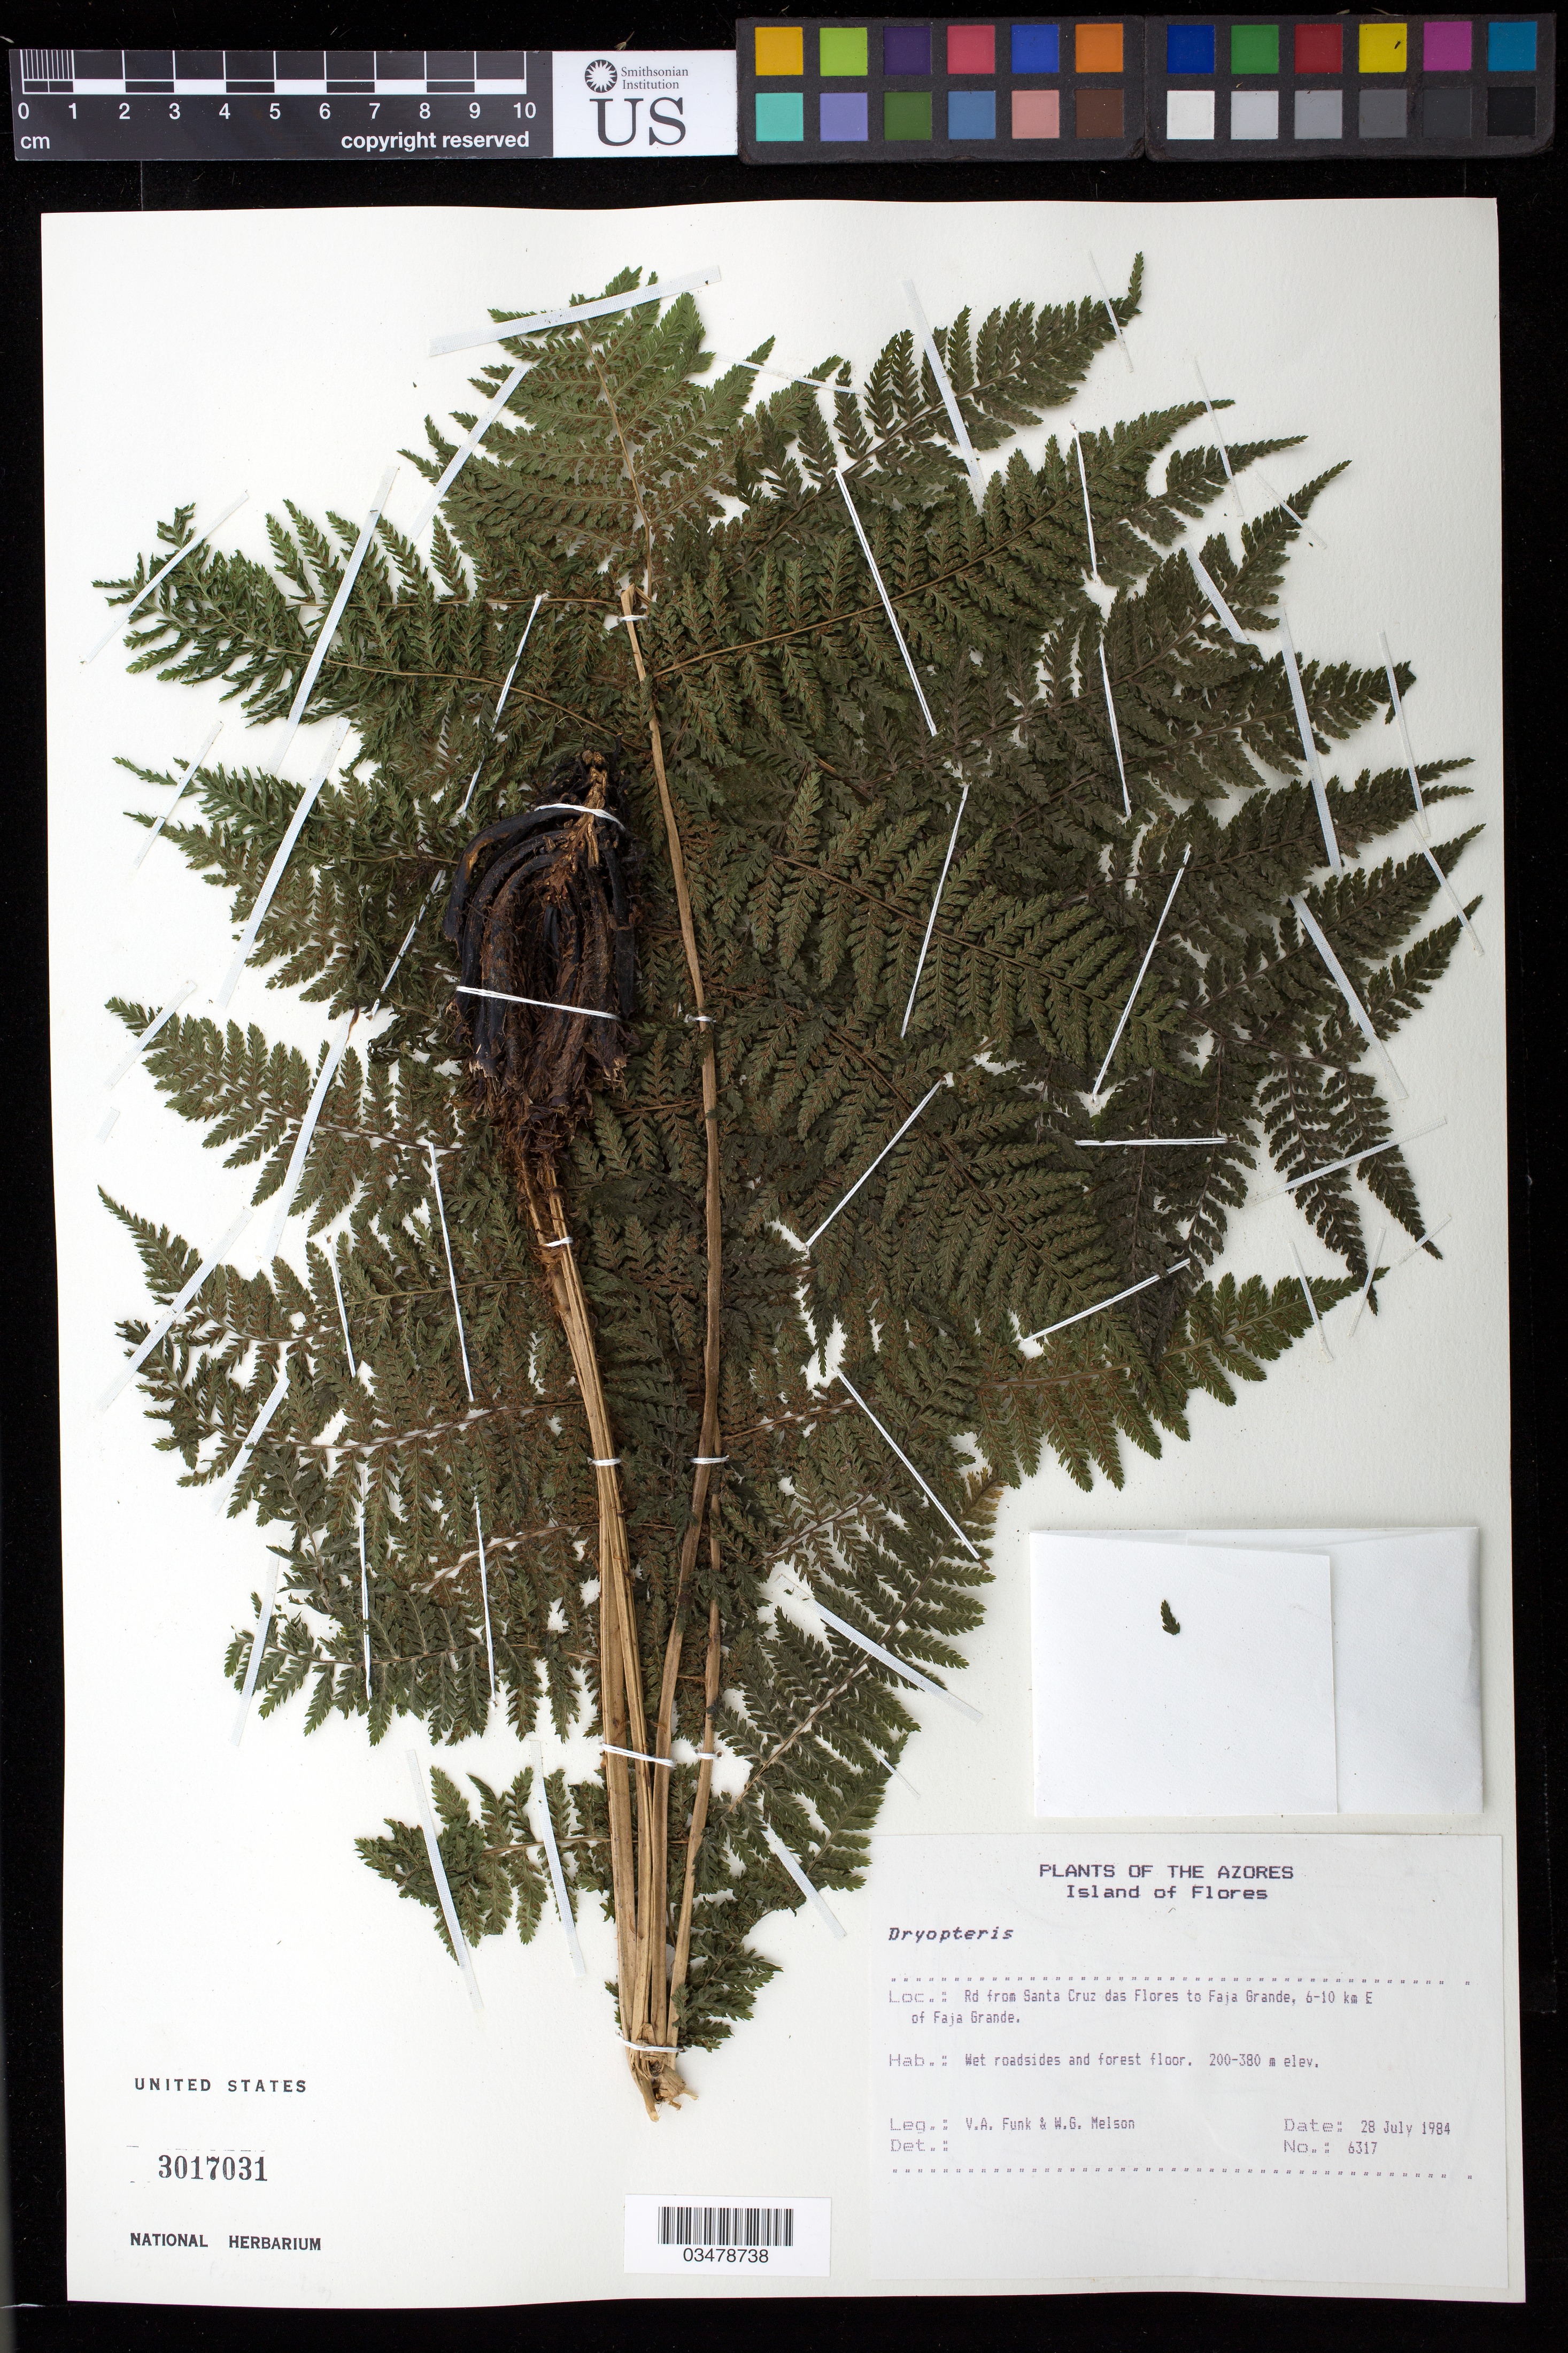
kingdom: Plantae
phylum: Tracheophyta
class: Polypodiopsida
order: Polypodiales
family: Dryopteridaceae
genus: Dryopteris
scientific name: Dryopteris sp.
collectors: V. Funk & W. Melson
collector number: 6317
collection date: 1984-07-28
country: Portugal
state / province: Azores (Aut. Reg.)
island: Flores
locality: Island of Flores. Rd from Santa Cruz das Flores to Faja Grande, 6-10 km E of Faja Grande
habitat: Wet roadsides and forest floor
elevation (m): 200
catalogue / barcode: US 3017031